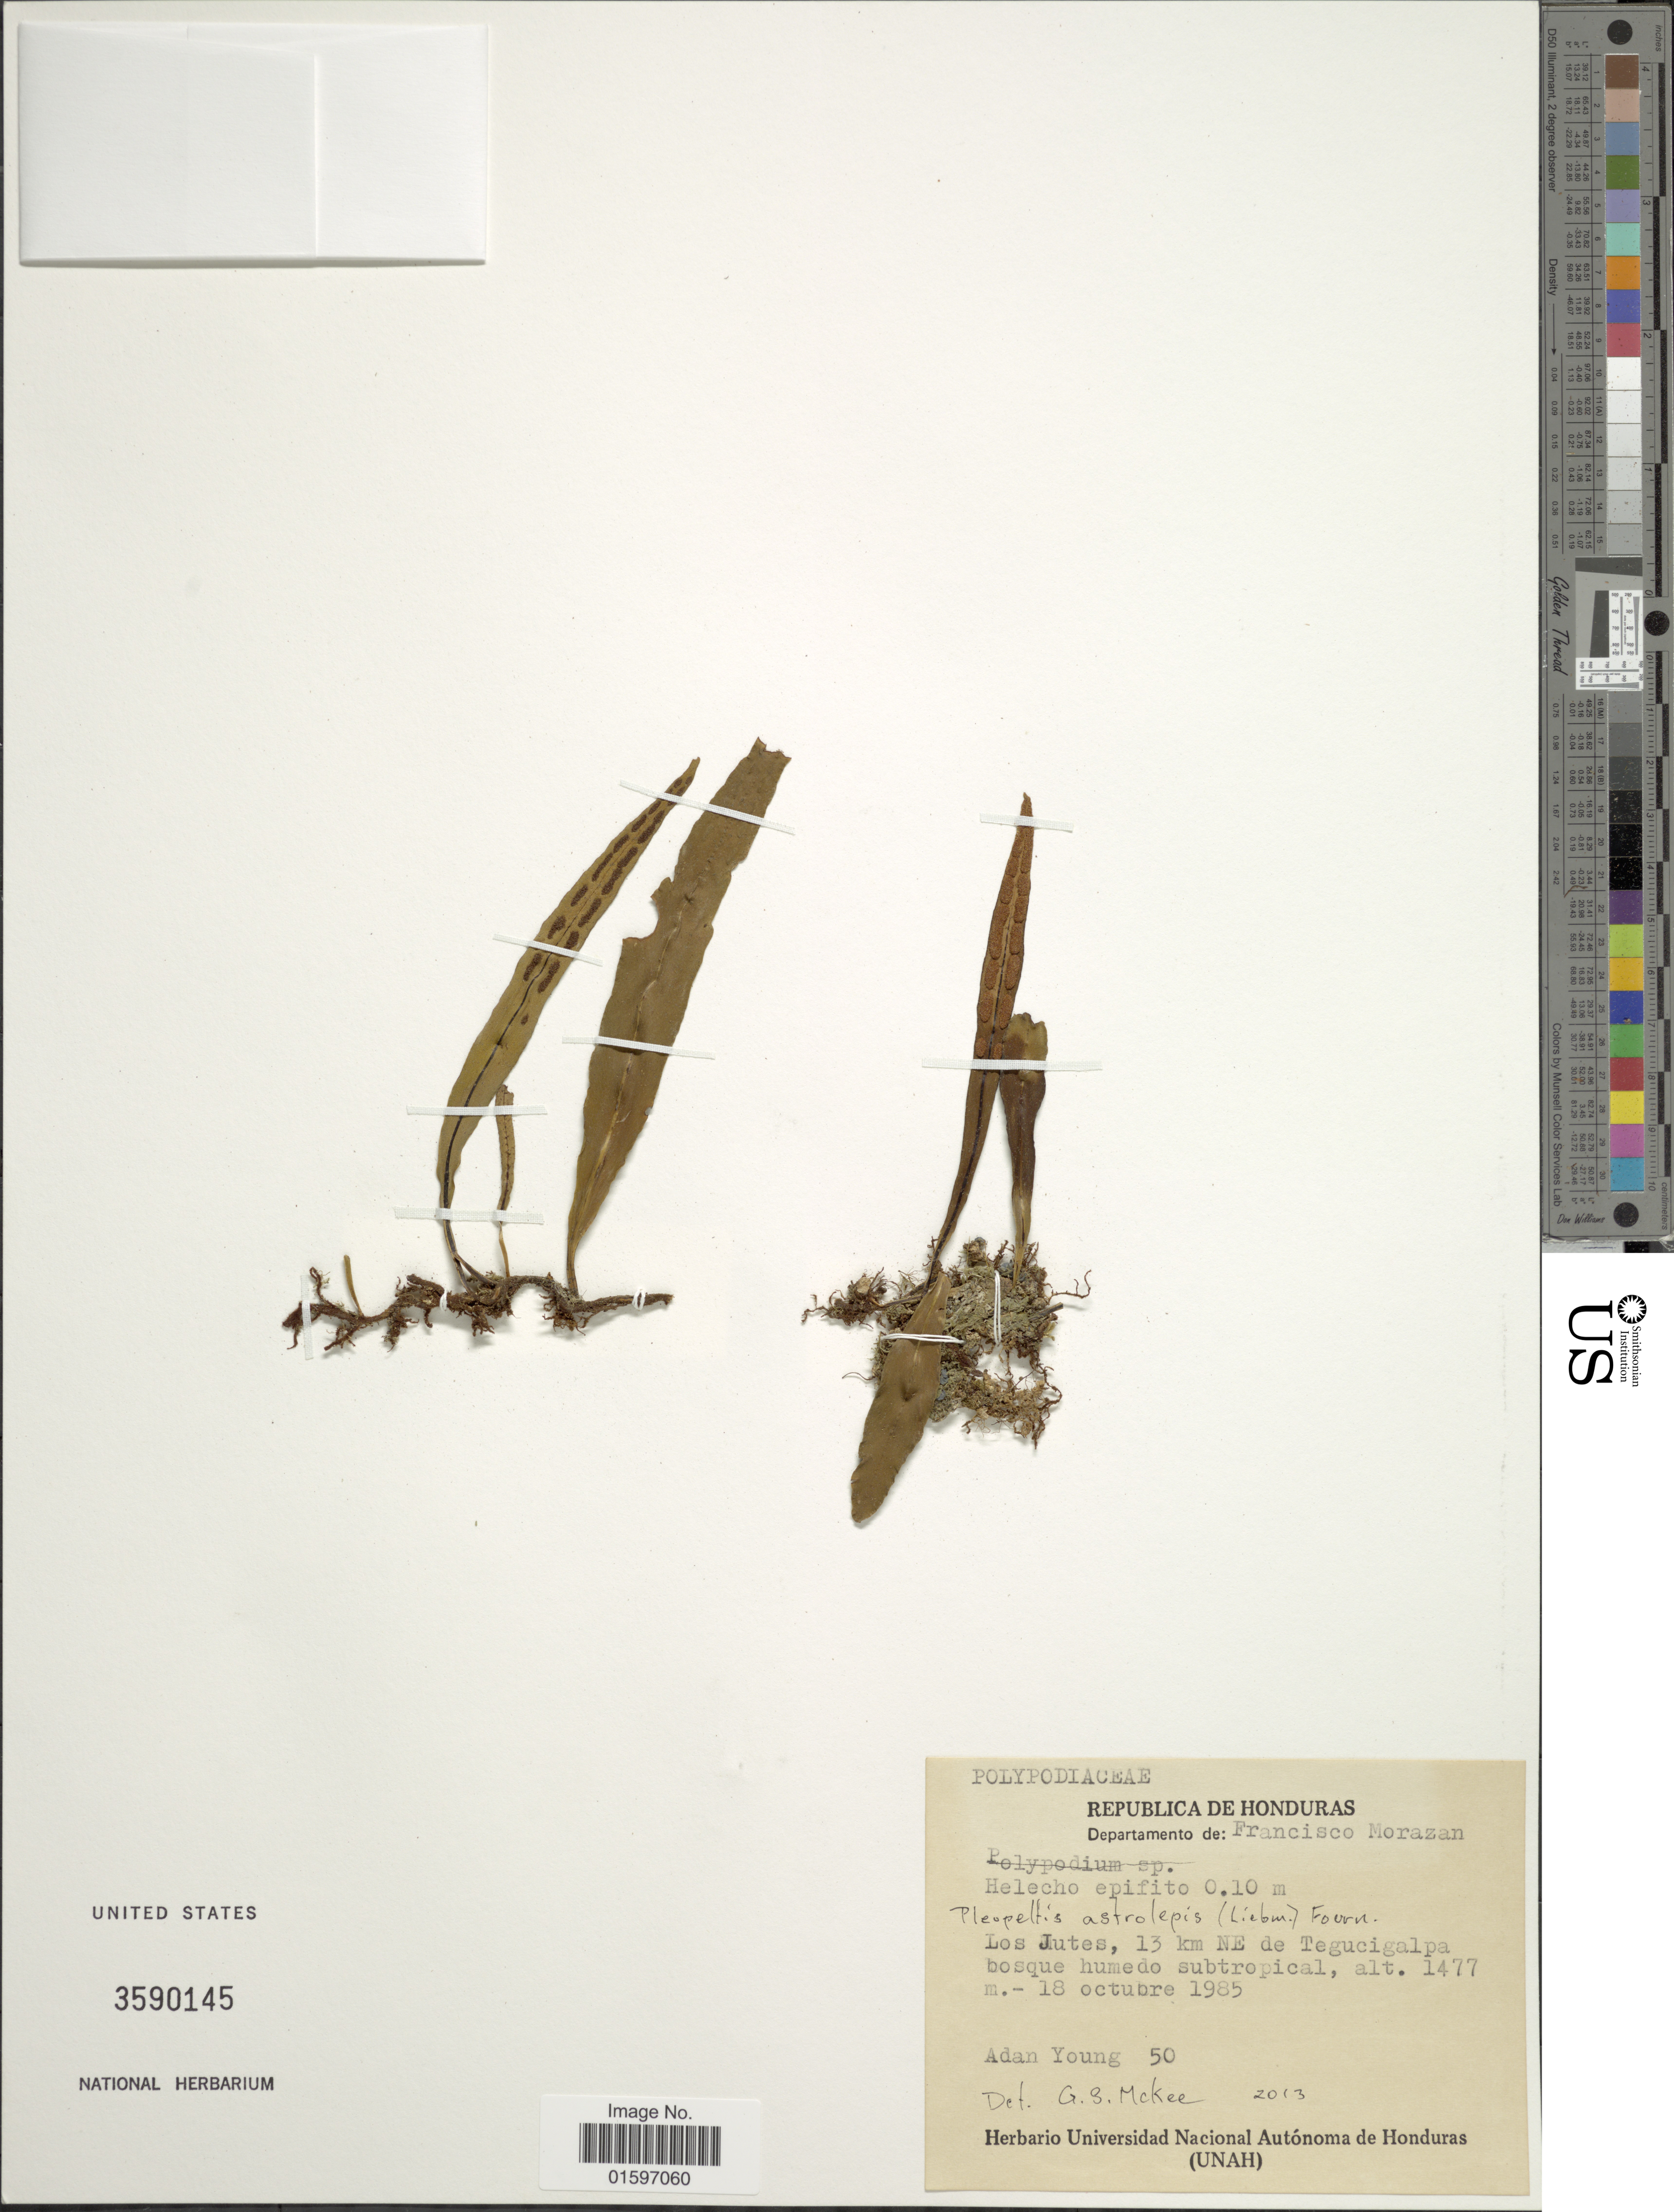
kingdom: Plantae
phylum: Tracheophyta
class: Polypodiopsida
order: Polypodiales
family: Polypodiaceae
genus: Pleopeltis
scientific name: Pleopeltis astrolepis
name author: (Liebm.) E. Fourn.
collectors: A. Young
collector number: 50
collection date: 1985-10-18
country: Honduras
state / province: Fco. Morazán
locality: Departamento de: Francisco Morazan. Los Jutes, 13 km NE de Tegucigalpa bosque humedo subtropical.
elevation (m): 1477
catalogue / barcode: US 3590145